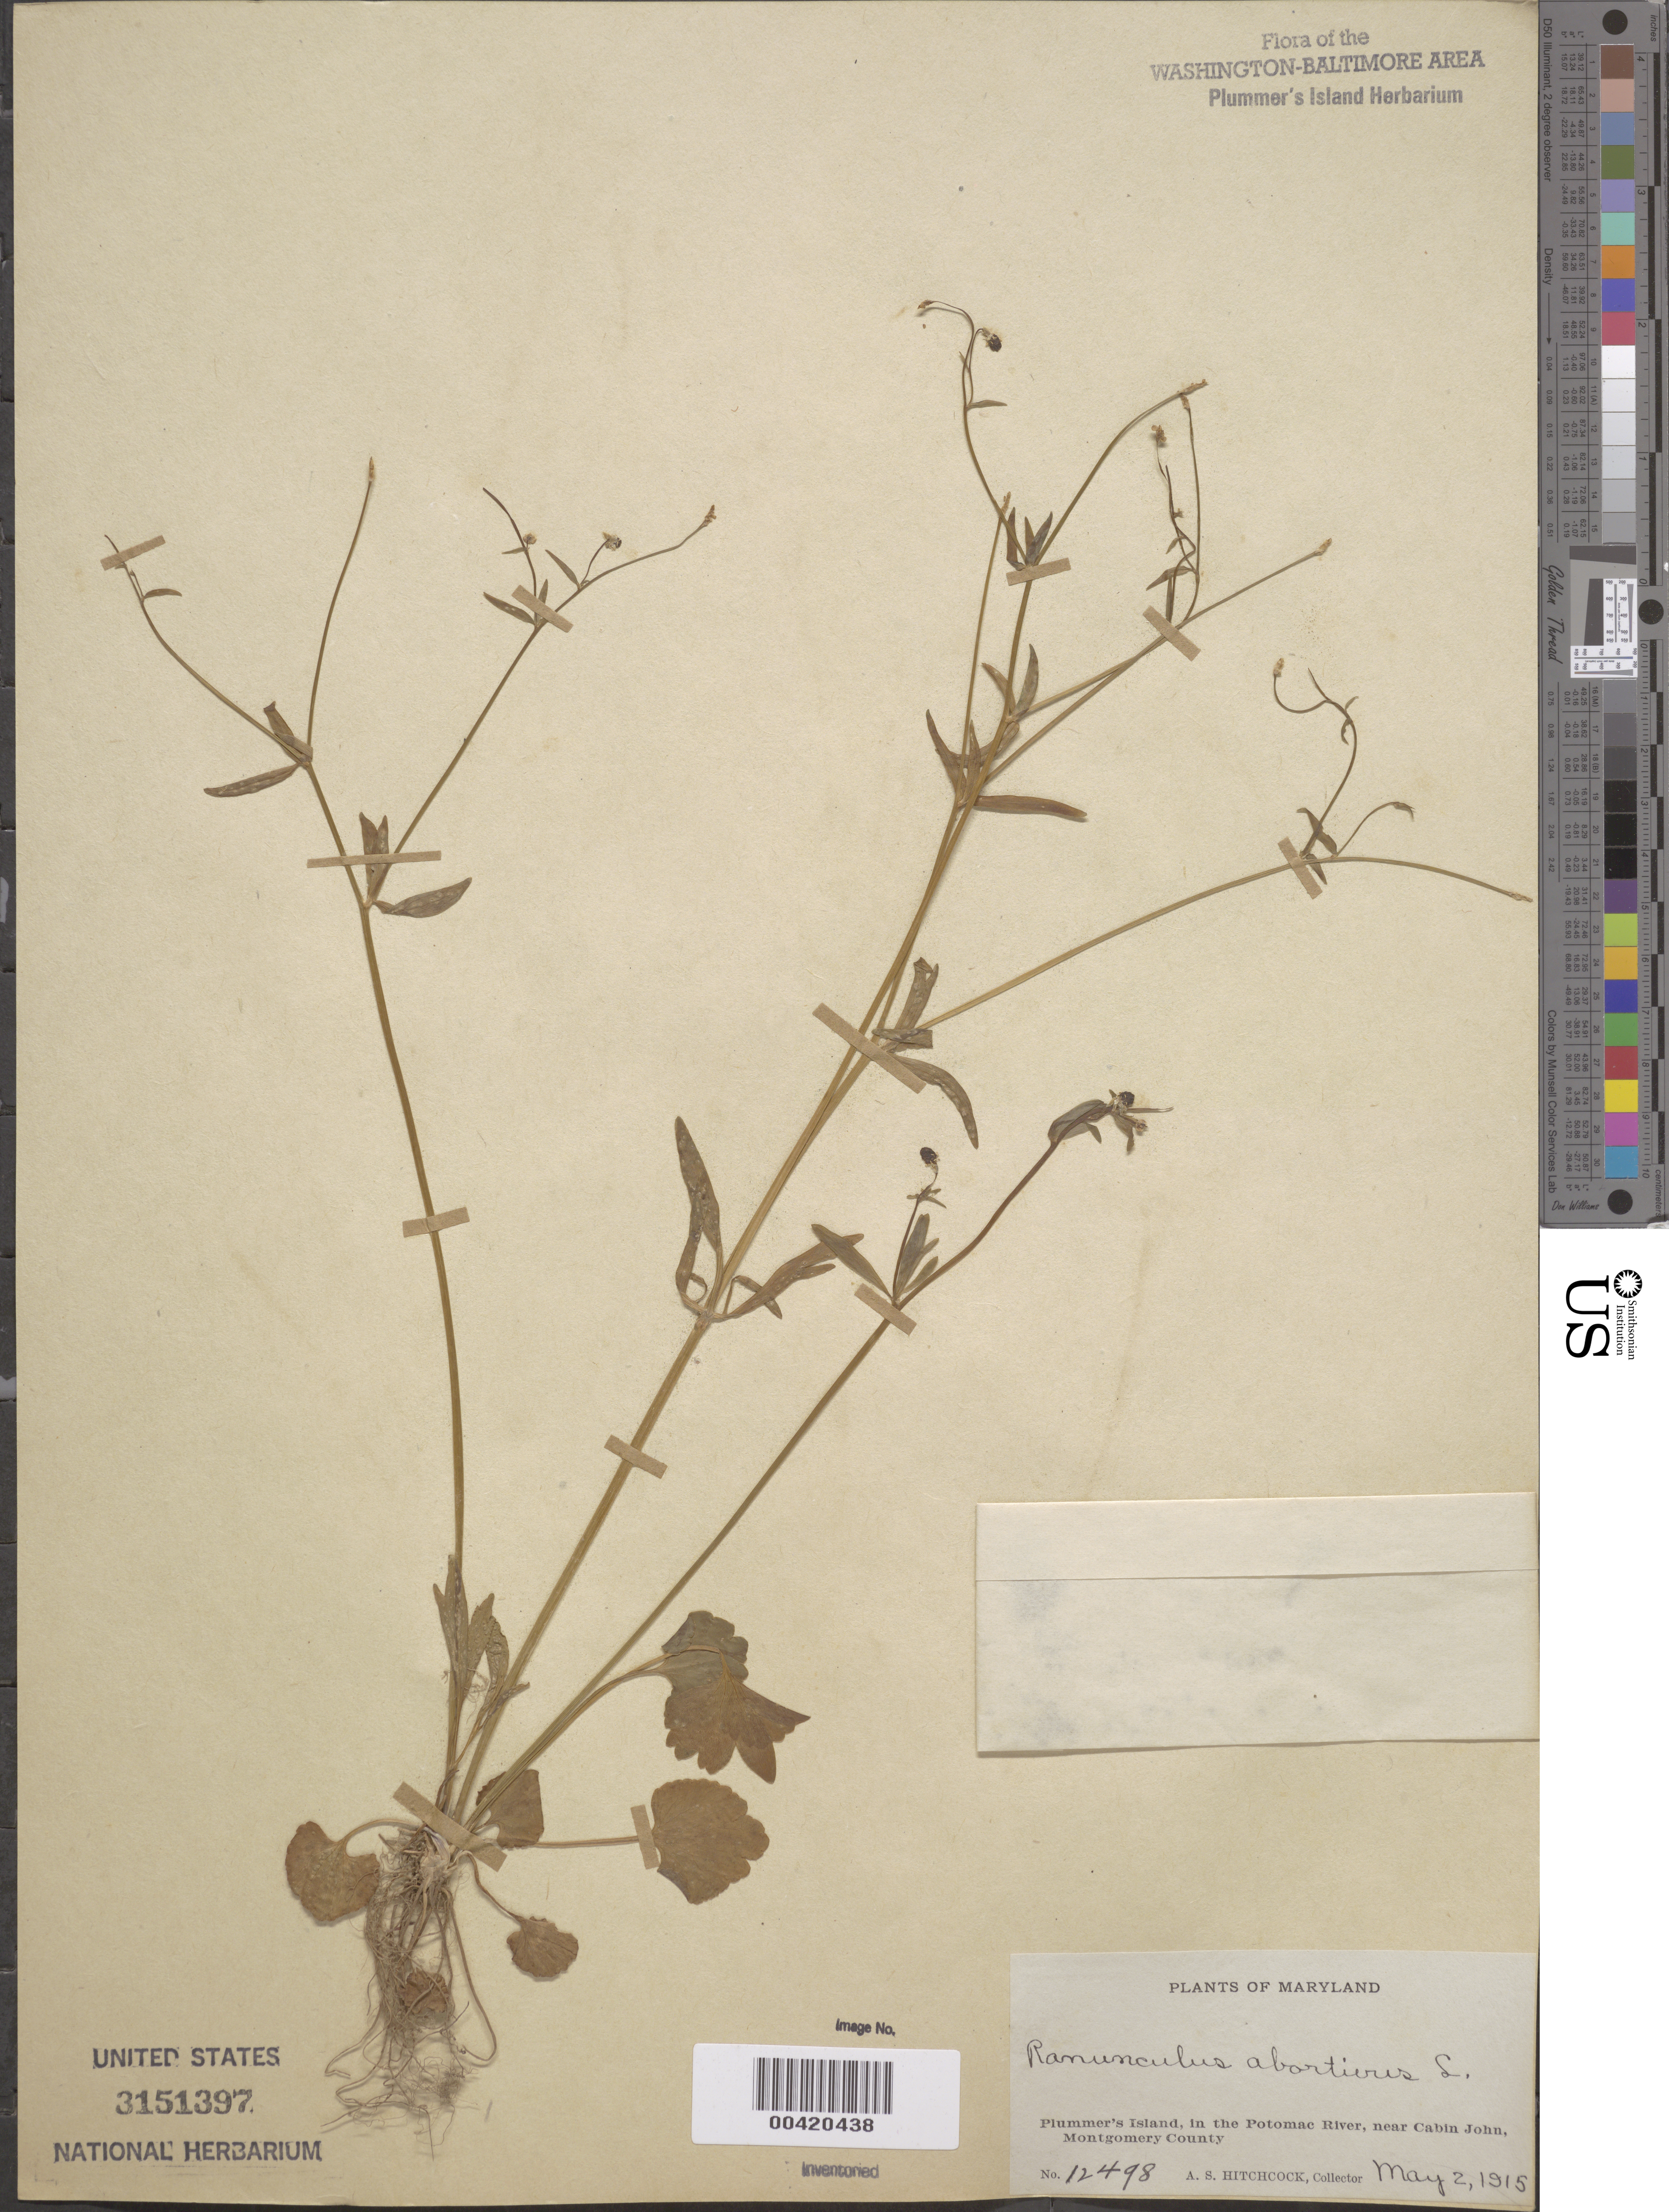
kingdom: Plantae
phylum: Tracheophyta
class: Magnoliopsida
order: Ranunculales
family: Ranunculaceae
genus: Ranunculus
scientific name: Ranunculus abortivus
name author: L.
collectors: A. S. Hitchcock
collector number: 12498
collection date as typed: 02 May 1915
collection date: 1915-05-02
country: United States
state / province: Maryland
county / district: Montgomery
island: Plummers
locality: Plummer's Island C. & O. Canal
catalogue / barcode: US 315397